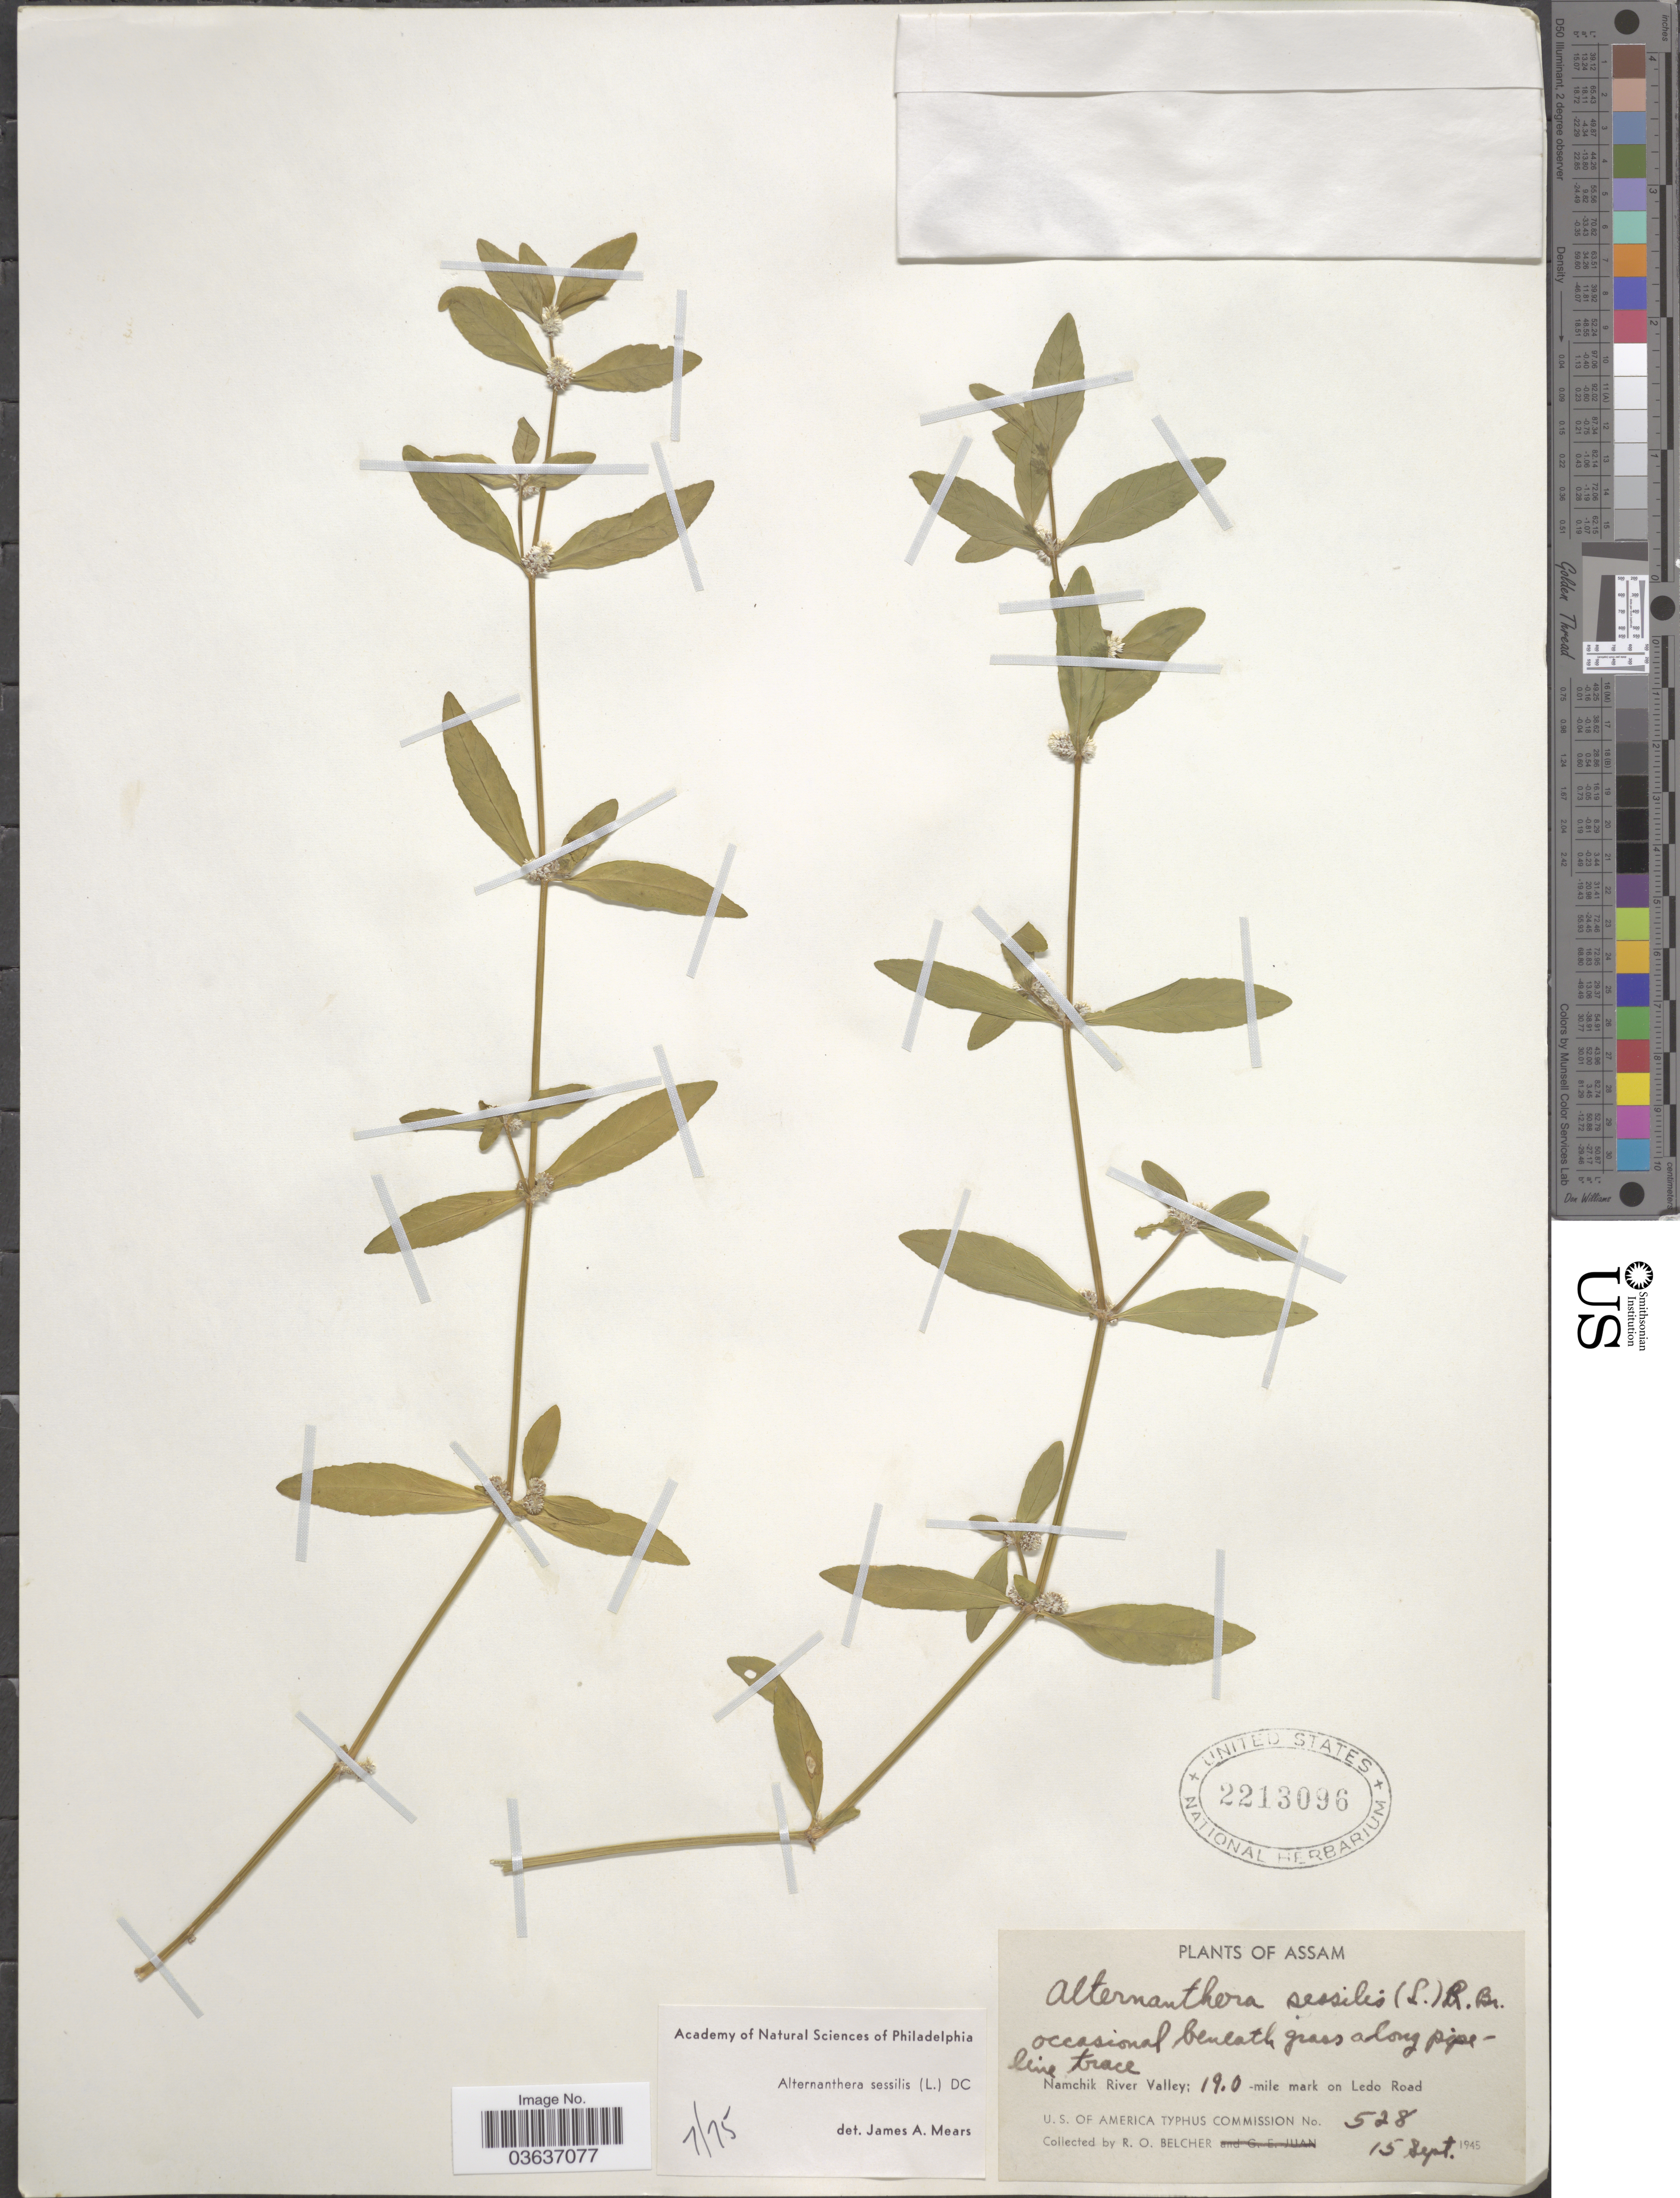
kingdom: Plantae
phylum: Tracheophyta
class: Magnoliopsida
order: Caryophyllales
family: Amaranthaceae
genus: Alternanthera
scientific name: Alternanthera sessilis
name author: (L.) DC.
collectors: R. Belcher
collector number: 528?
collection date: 1945-09-15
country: India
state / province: Assam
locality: Along pipeline trace. Namchik River Valley; 19.0-mile mark on Ledo Road.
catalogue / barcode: US 2213096